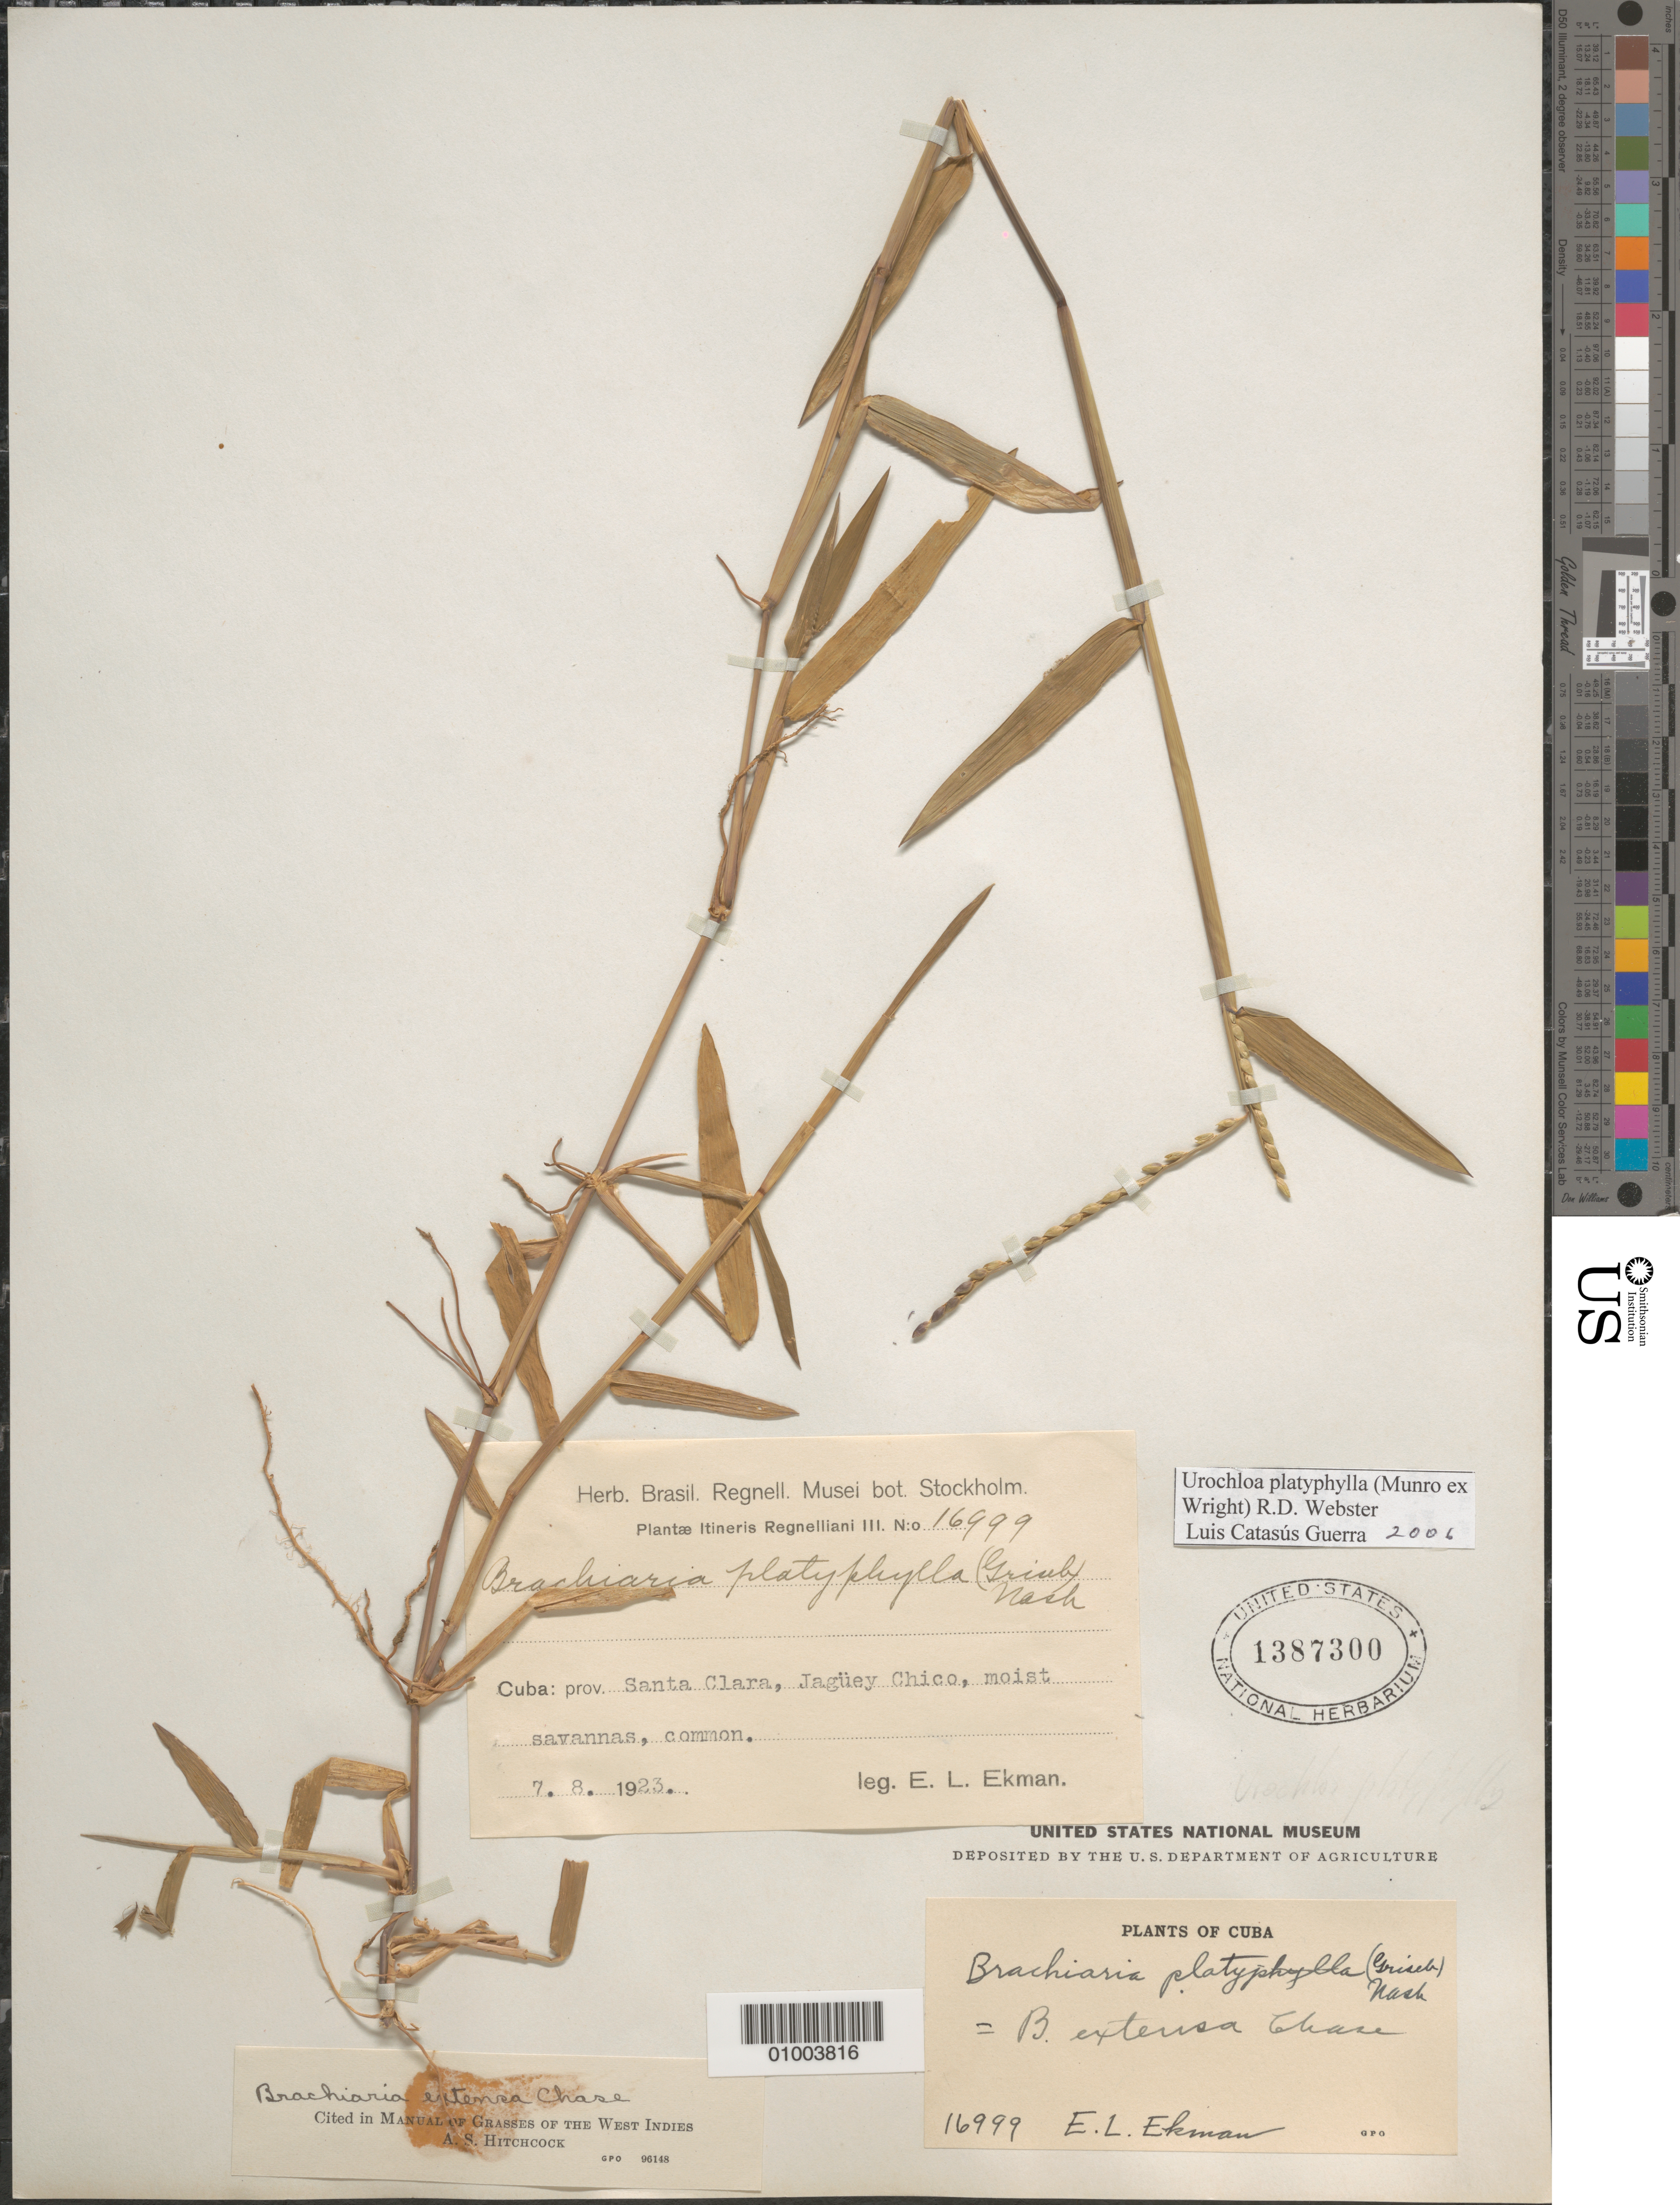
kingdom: Plantae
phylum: Tracheophyta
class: Liliopsida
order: Poales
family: Poaceae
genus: Urochloa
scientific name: Urochloa platyphylla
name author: (Munro ex C. Wright) R.D. Webster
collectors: E. L. Ekman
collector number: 16999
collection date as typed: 07 Aug 1923 or 08 Jul 1923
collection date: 1923-07-08 or 1923-08-07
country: Cuba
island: Cuba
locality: Santa Clara, Jaguey Chico, moist savannas, common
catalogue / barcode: US 1387300